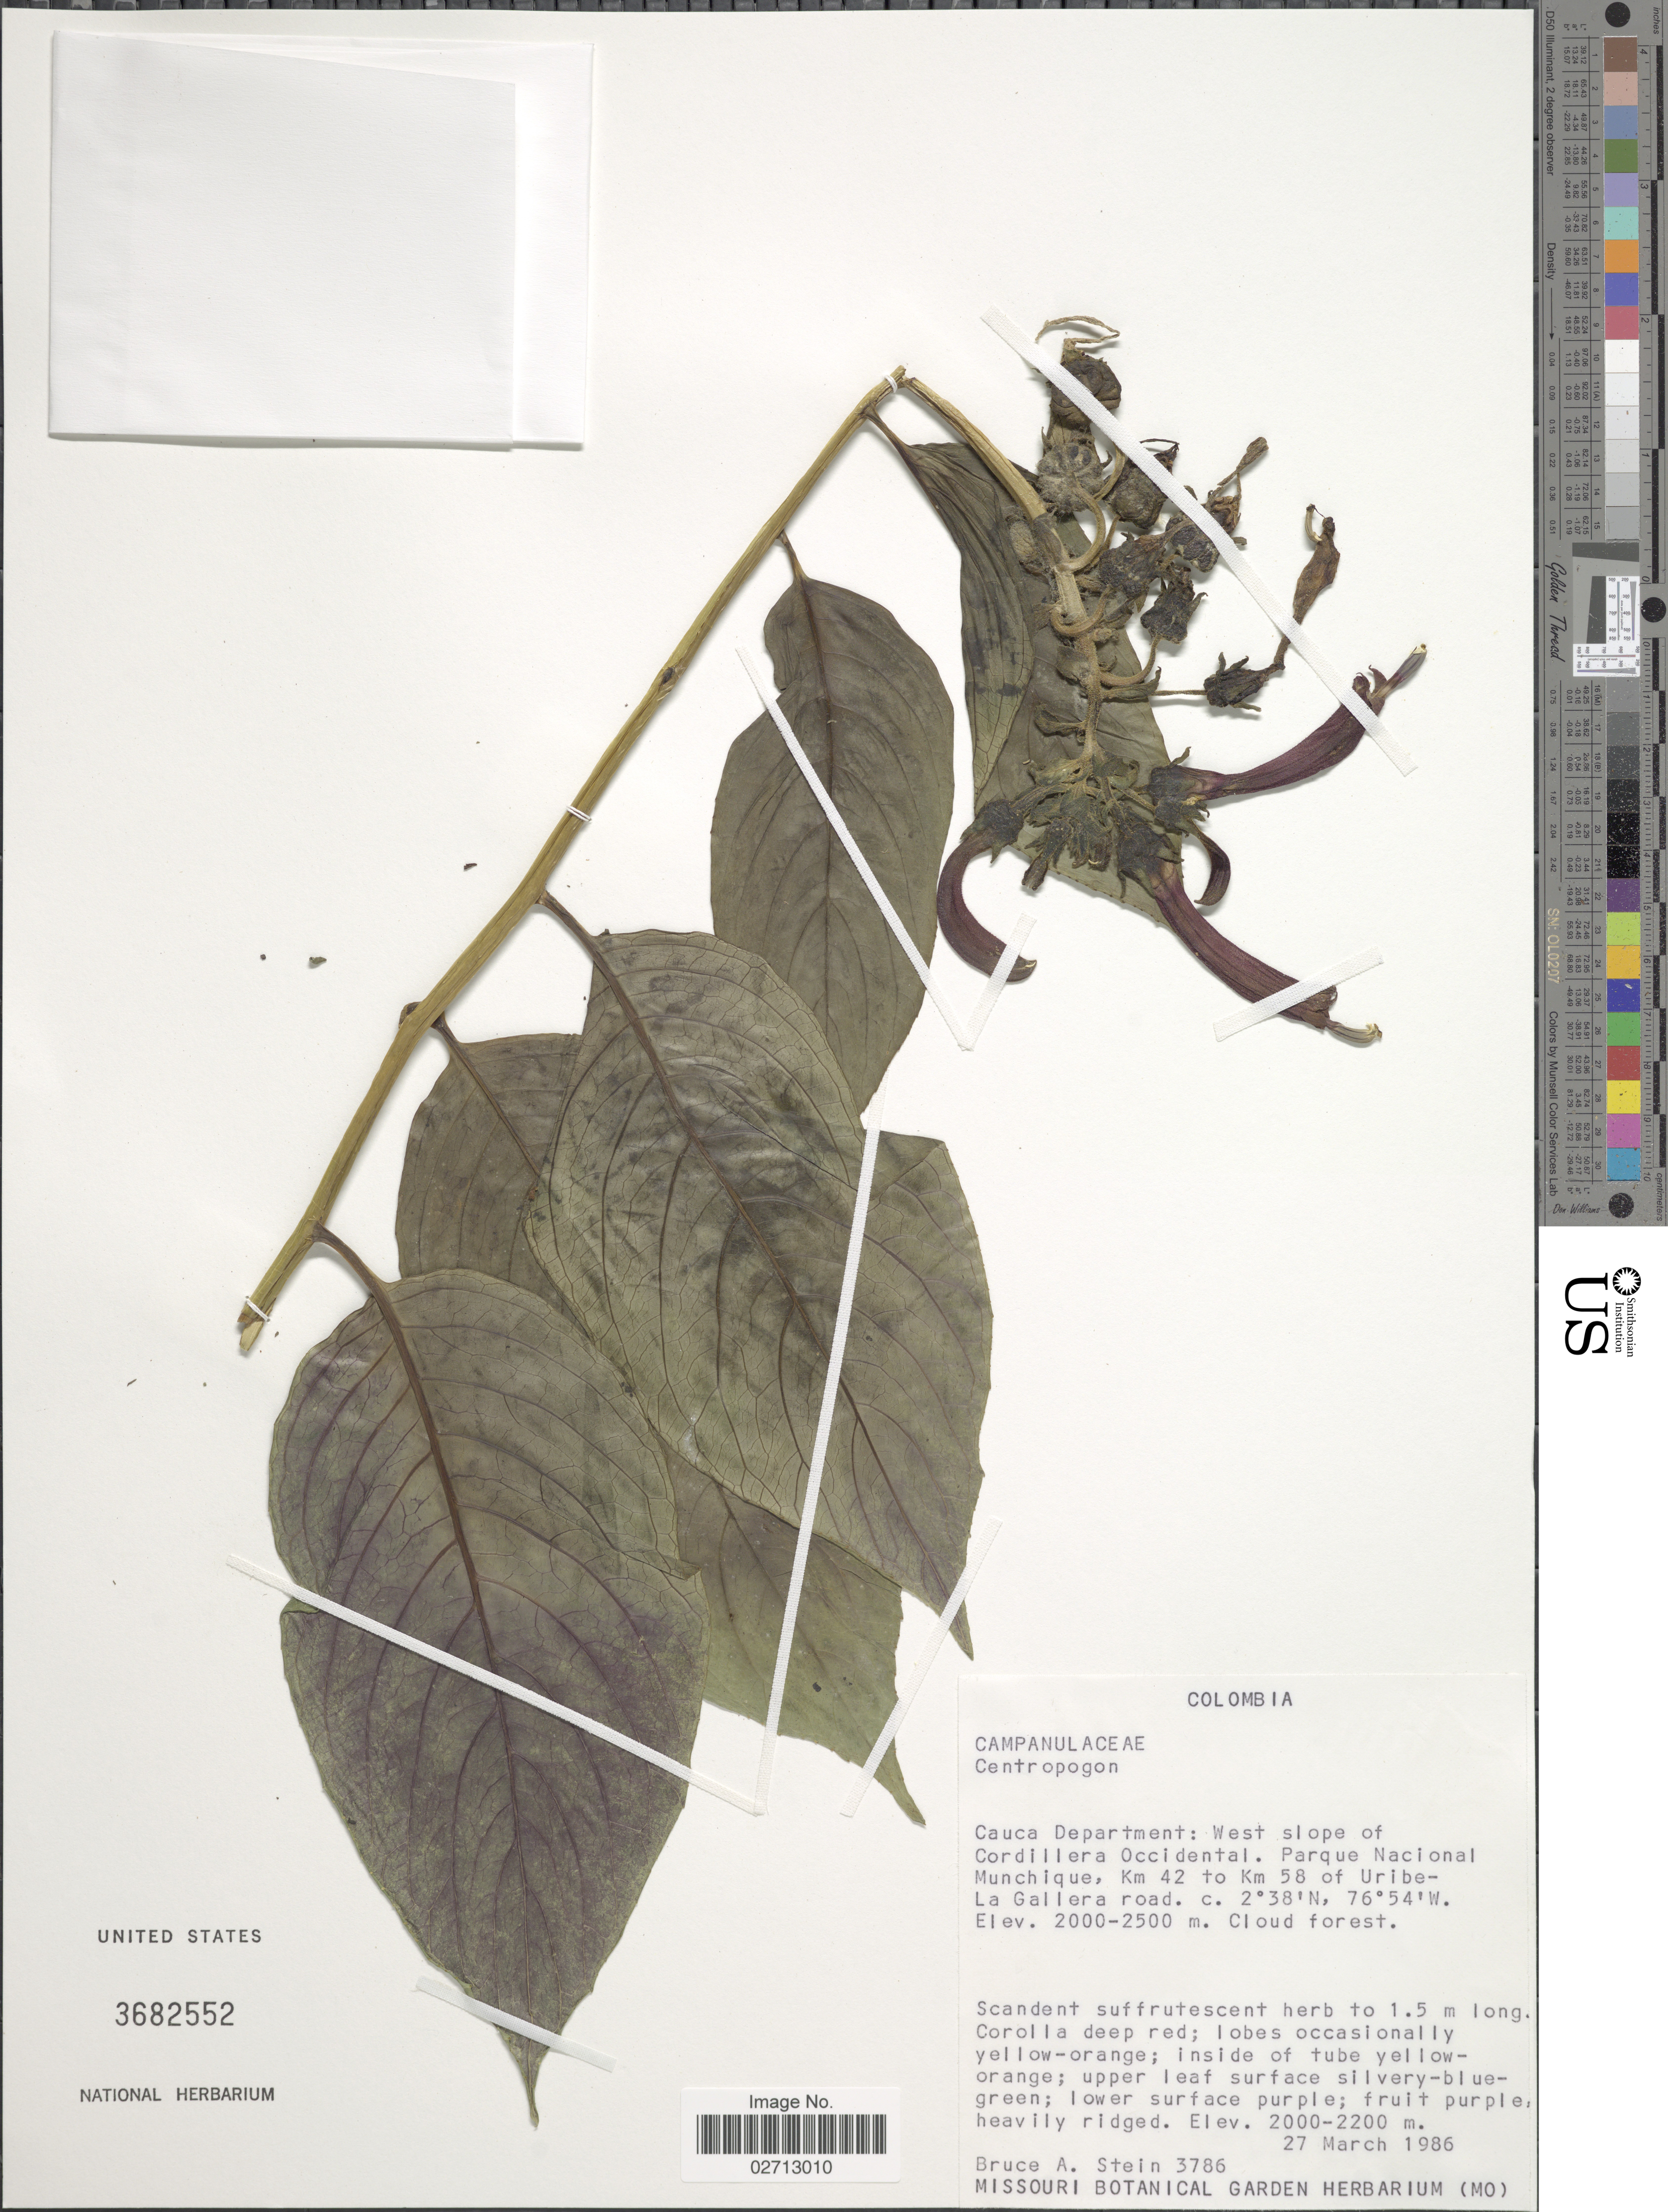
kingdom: Plantae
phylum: Tracheophyta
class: Magnoliopsida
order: Asterales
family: Campanulaceae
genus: Centropogon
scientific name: Centropogon sp.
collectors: B. A. Stein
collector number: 3786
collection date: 1986-03-27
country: Colombia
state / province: Cauca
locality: West slope of Cordillera Occidental. Parque Nacional Munchique, Km 42 to Km 58 of Uribe-La Gallera road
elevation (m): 2000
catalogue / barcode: US 3682552